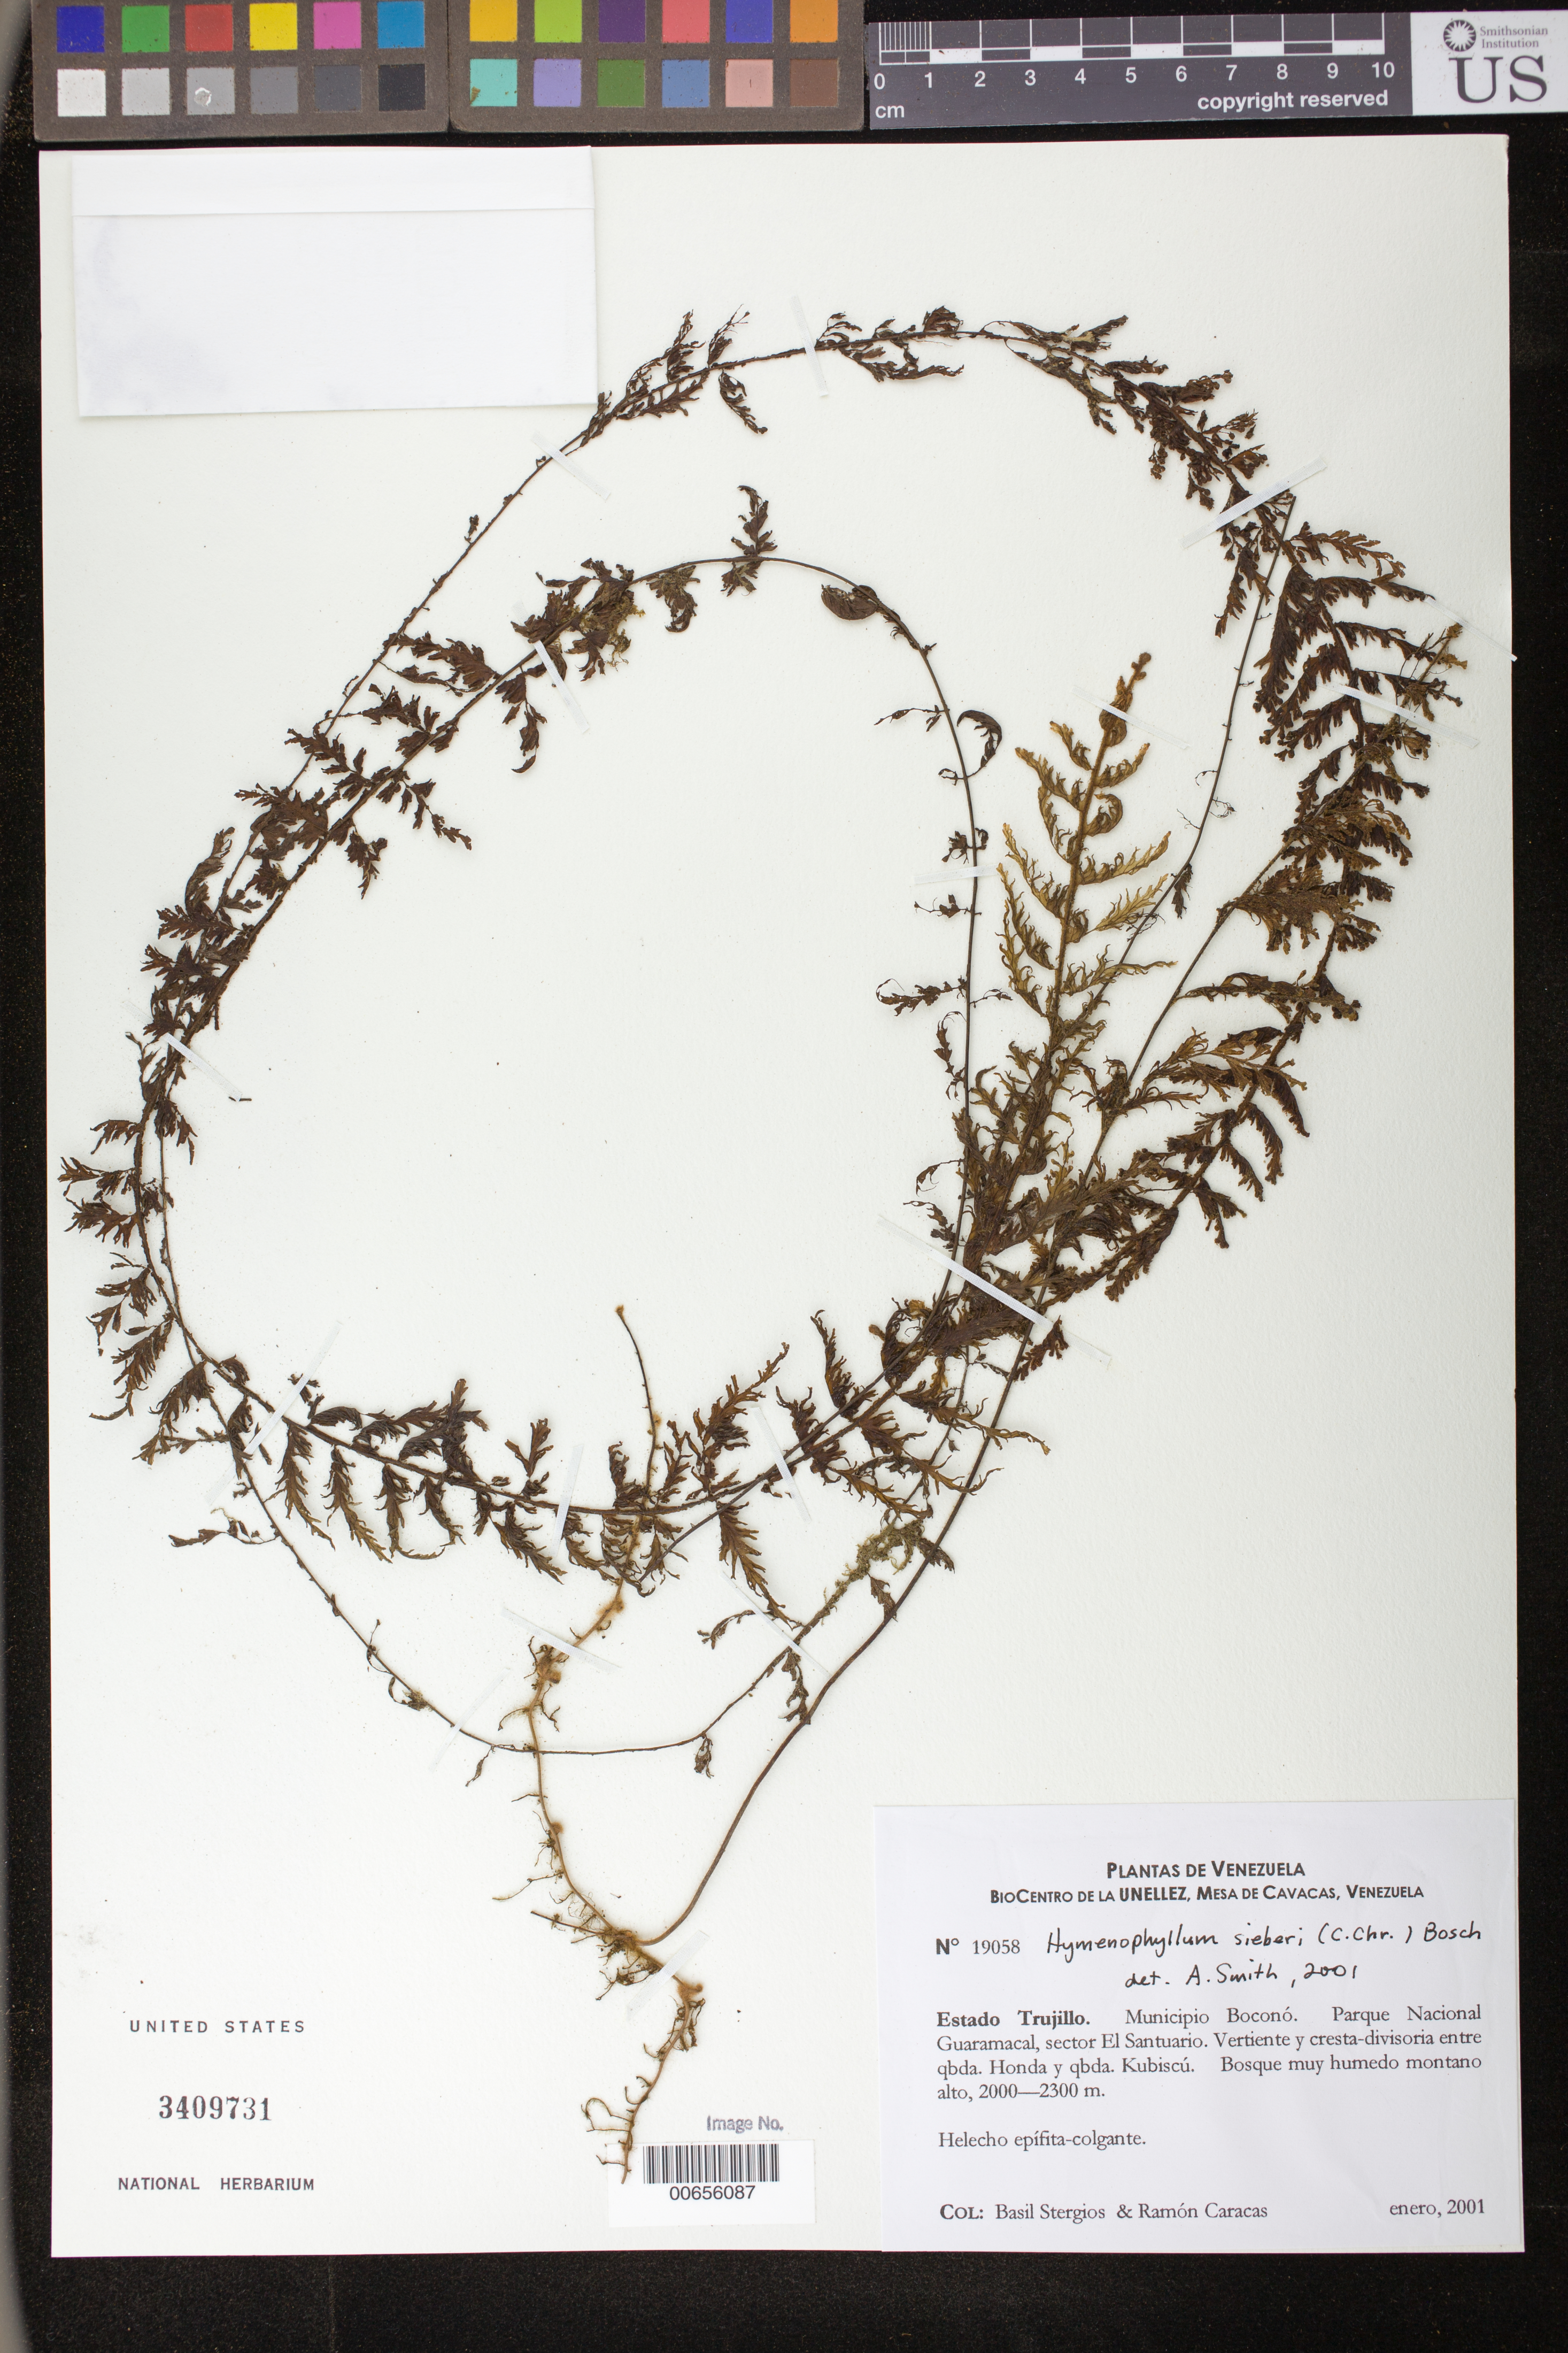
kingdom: Plantae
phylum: Tracheophyta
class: Polypodiopsida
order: Hymenophyllales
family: Hymenophyllaceae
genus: Hymenophyllum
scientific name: Hymenophyllum sieberi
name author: (C. Presl) Bosch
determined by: Smith, Alan R., (UC)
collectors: B. G. Stergios & R. Caracas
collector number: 19058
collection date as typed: Jan 2001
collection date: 2001-01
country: Venezuela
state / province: Trujillo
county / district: Boconó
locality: Parque Nacional Guaramacal, sector El Santuario, vertiente y cresta-divisoria entre Quebrada Honda y Quebrada Kubiscú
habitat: Bosque muy húmedo montano alto.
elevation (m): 2000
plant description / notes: PORT, US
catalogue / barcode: US 3409731